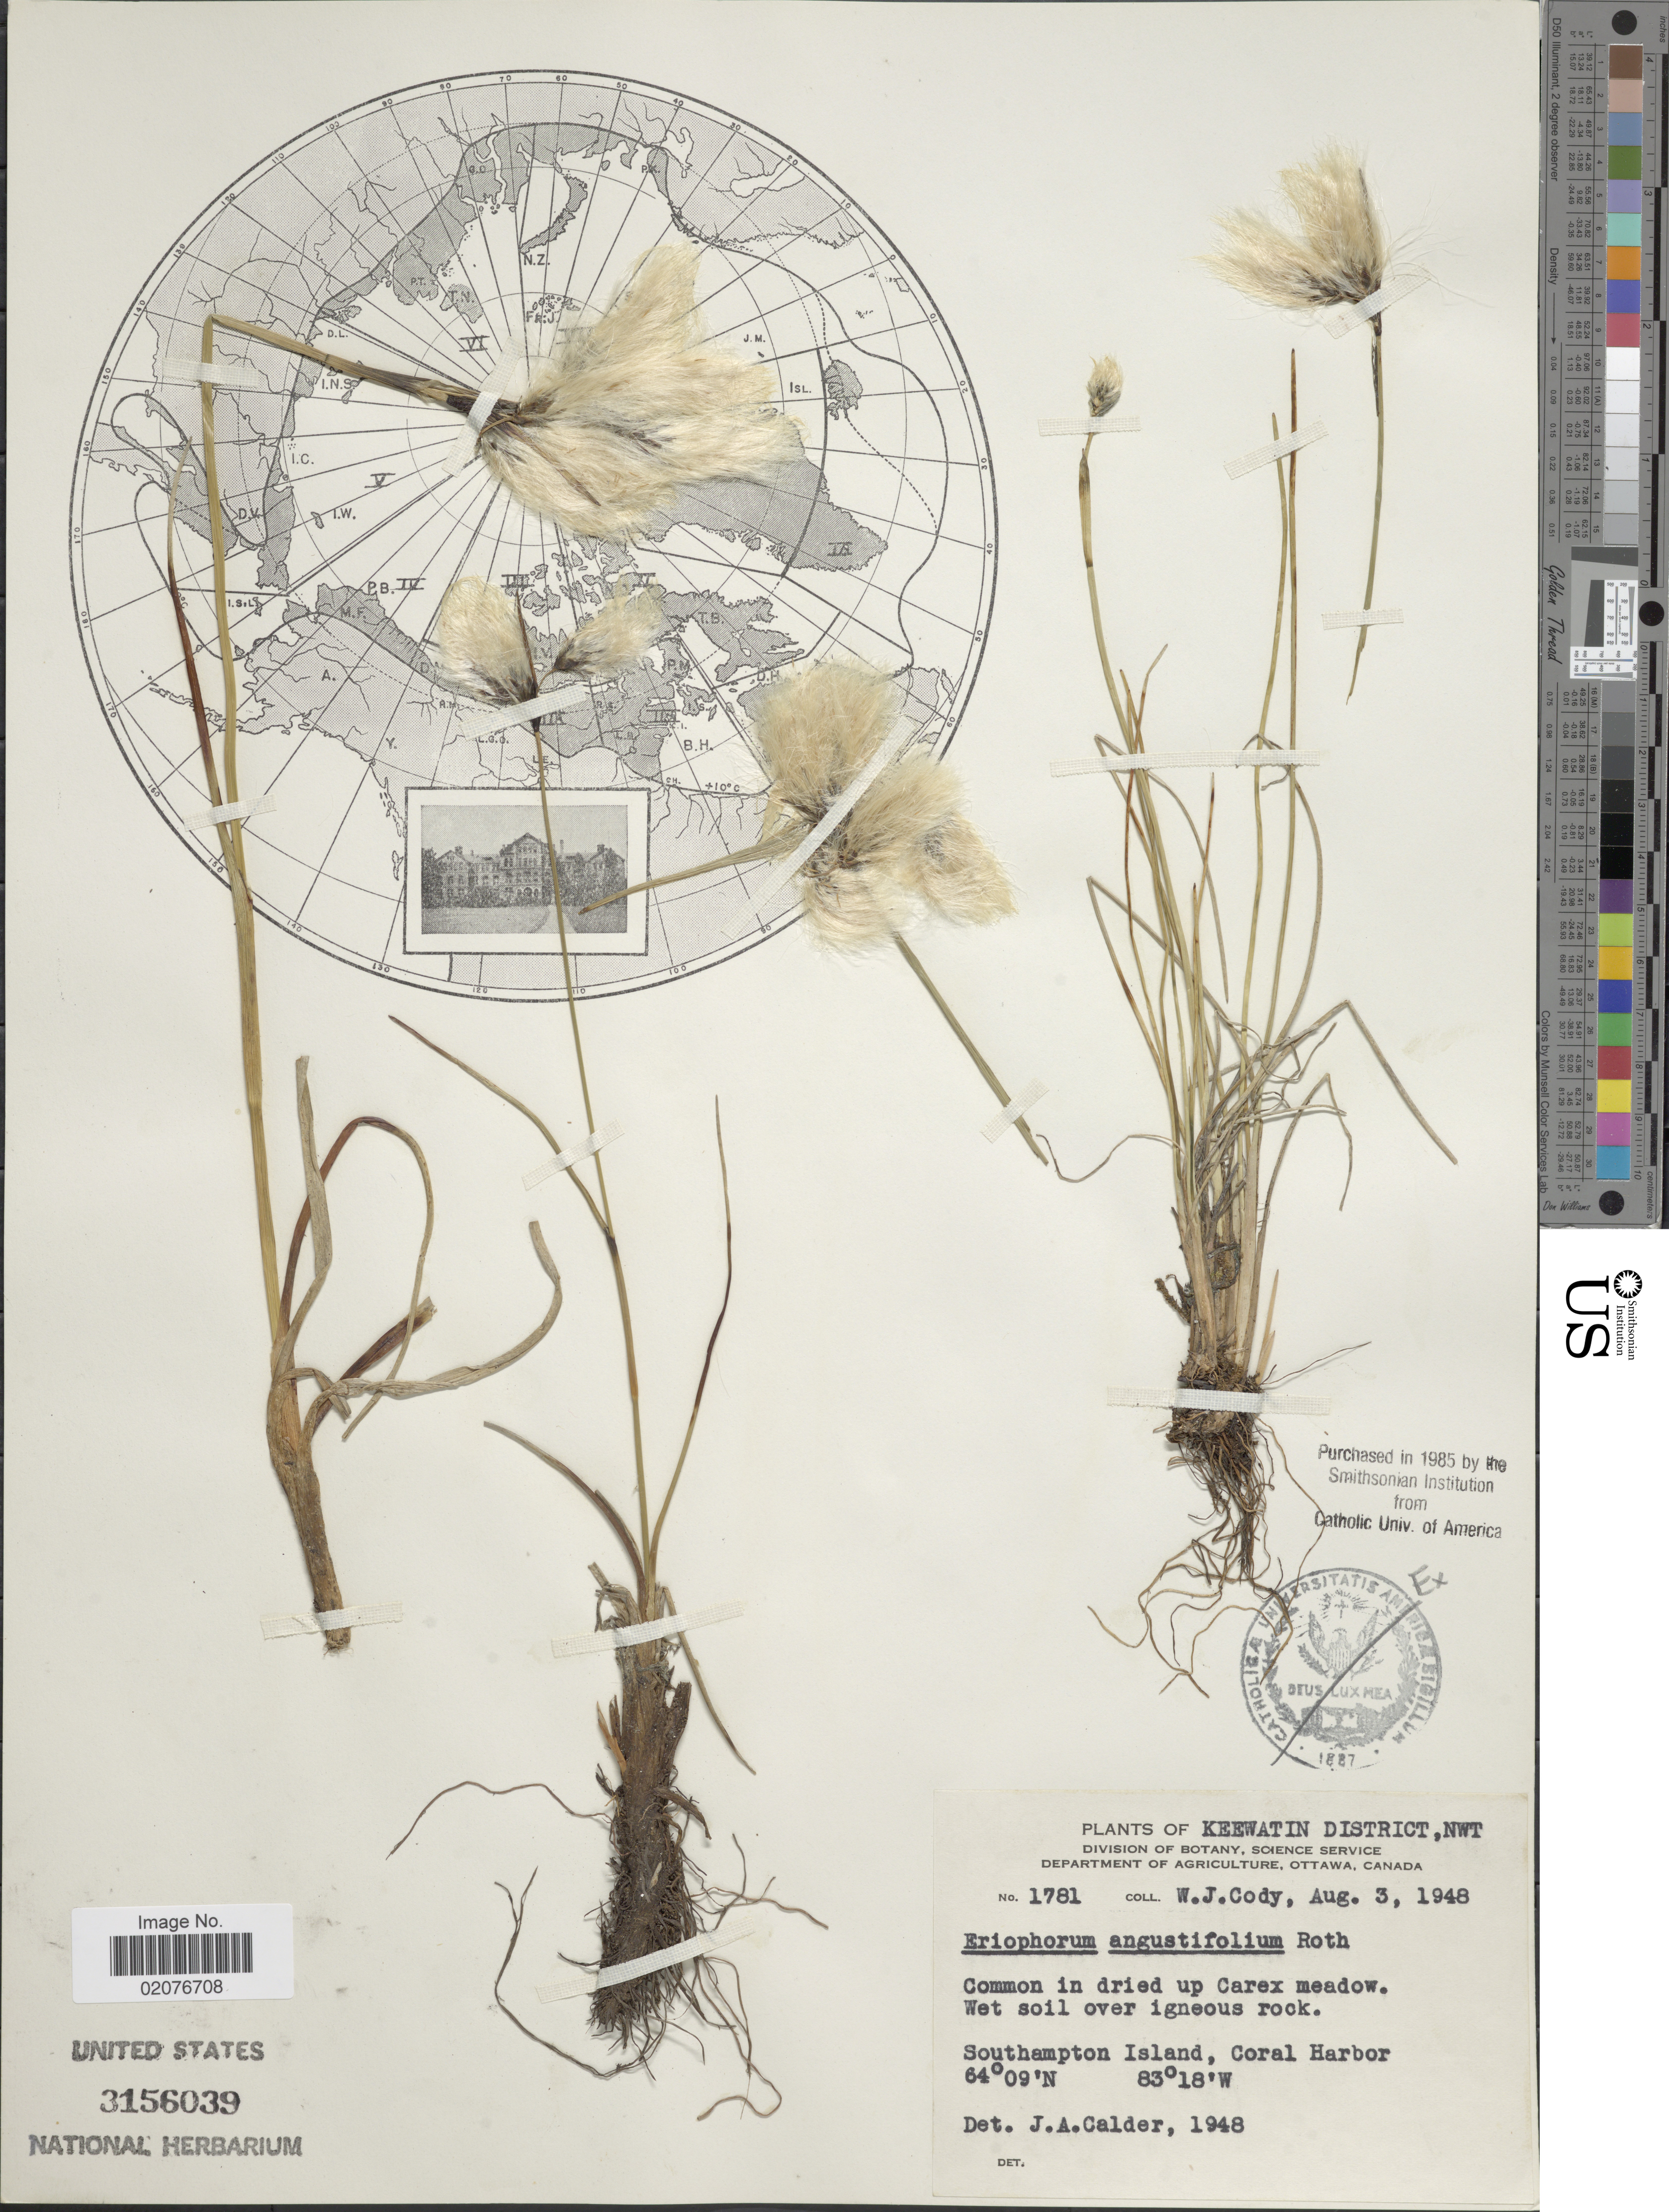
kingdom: Plantae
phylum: Tracheophyta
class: Liliopsida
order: Poales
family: Cyperaceae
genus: Eriophorum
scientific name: Eriophorum angustifolium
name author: Honck.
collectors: W. Cody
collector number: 1781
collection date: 1948-08-03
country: Canada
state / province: Northwest Territories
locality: Keewatin District, NWT, Common in dried up Carex meadow. Wet soil over igneous rock. Southempton Island, Coral Harbor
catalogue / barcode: US 3156039